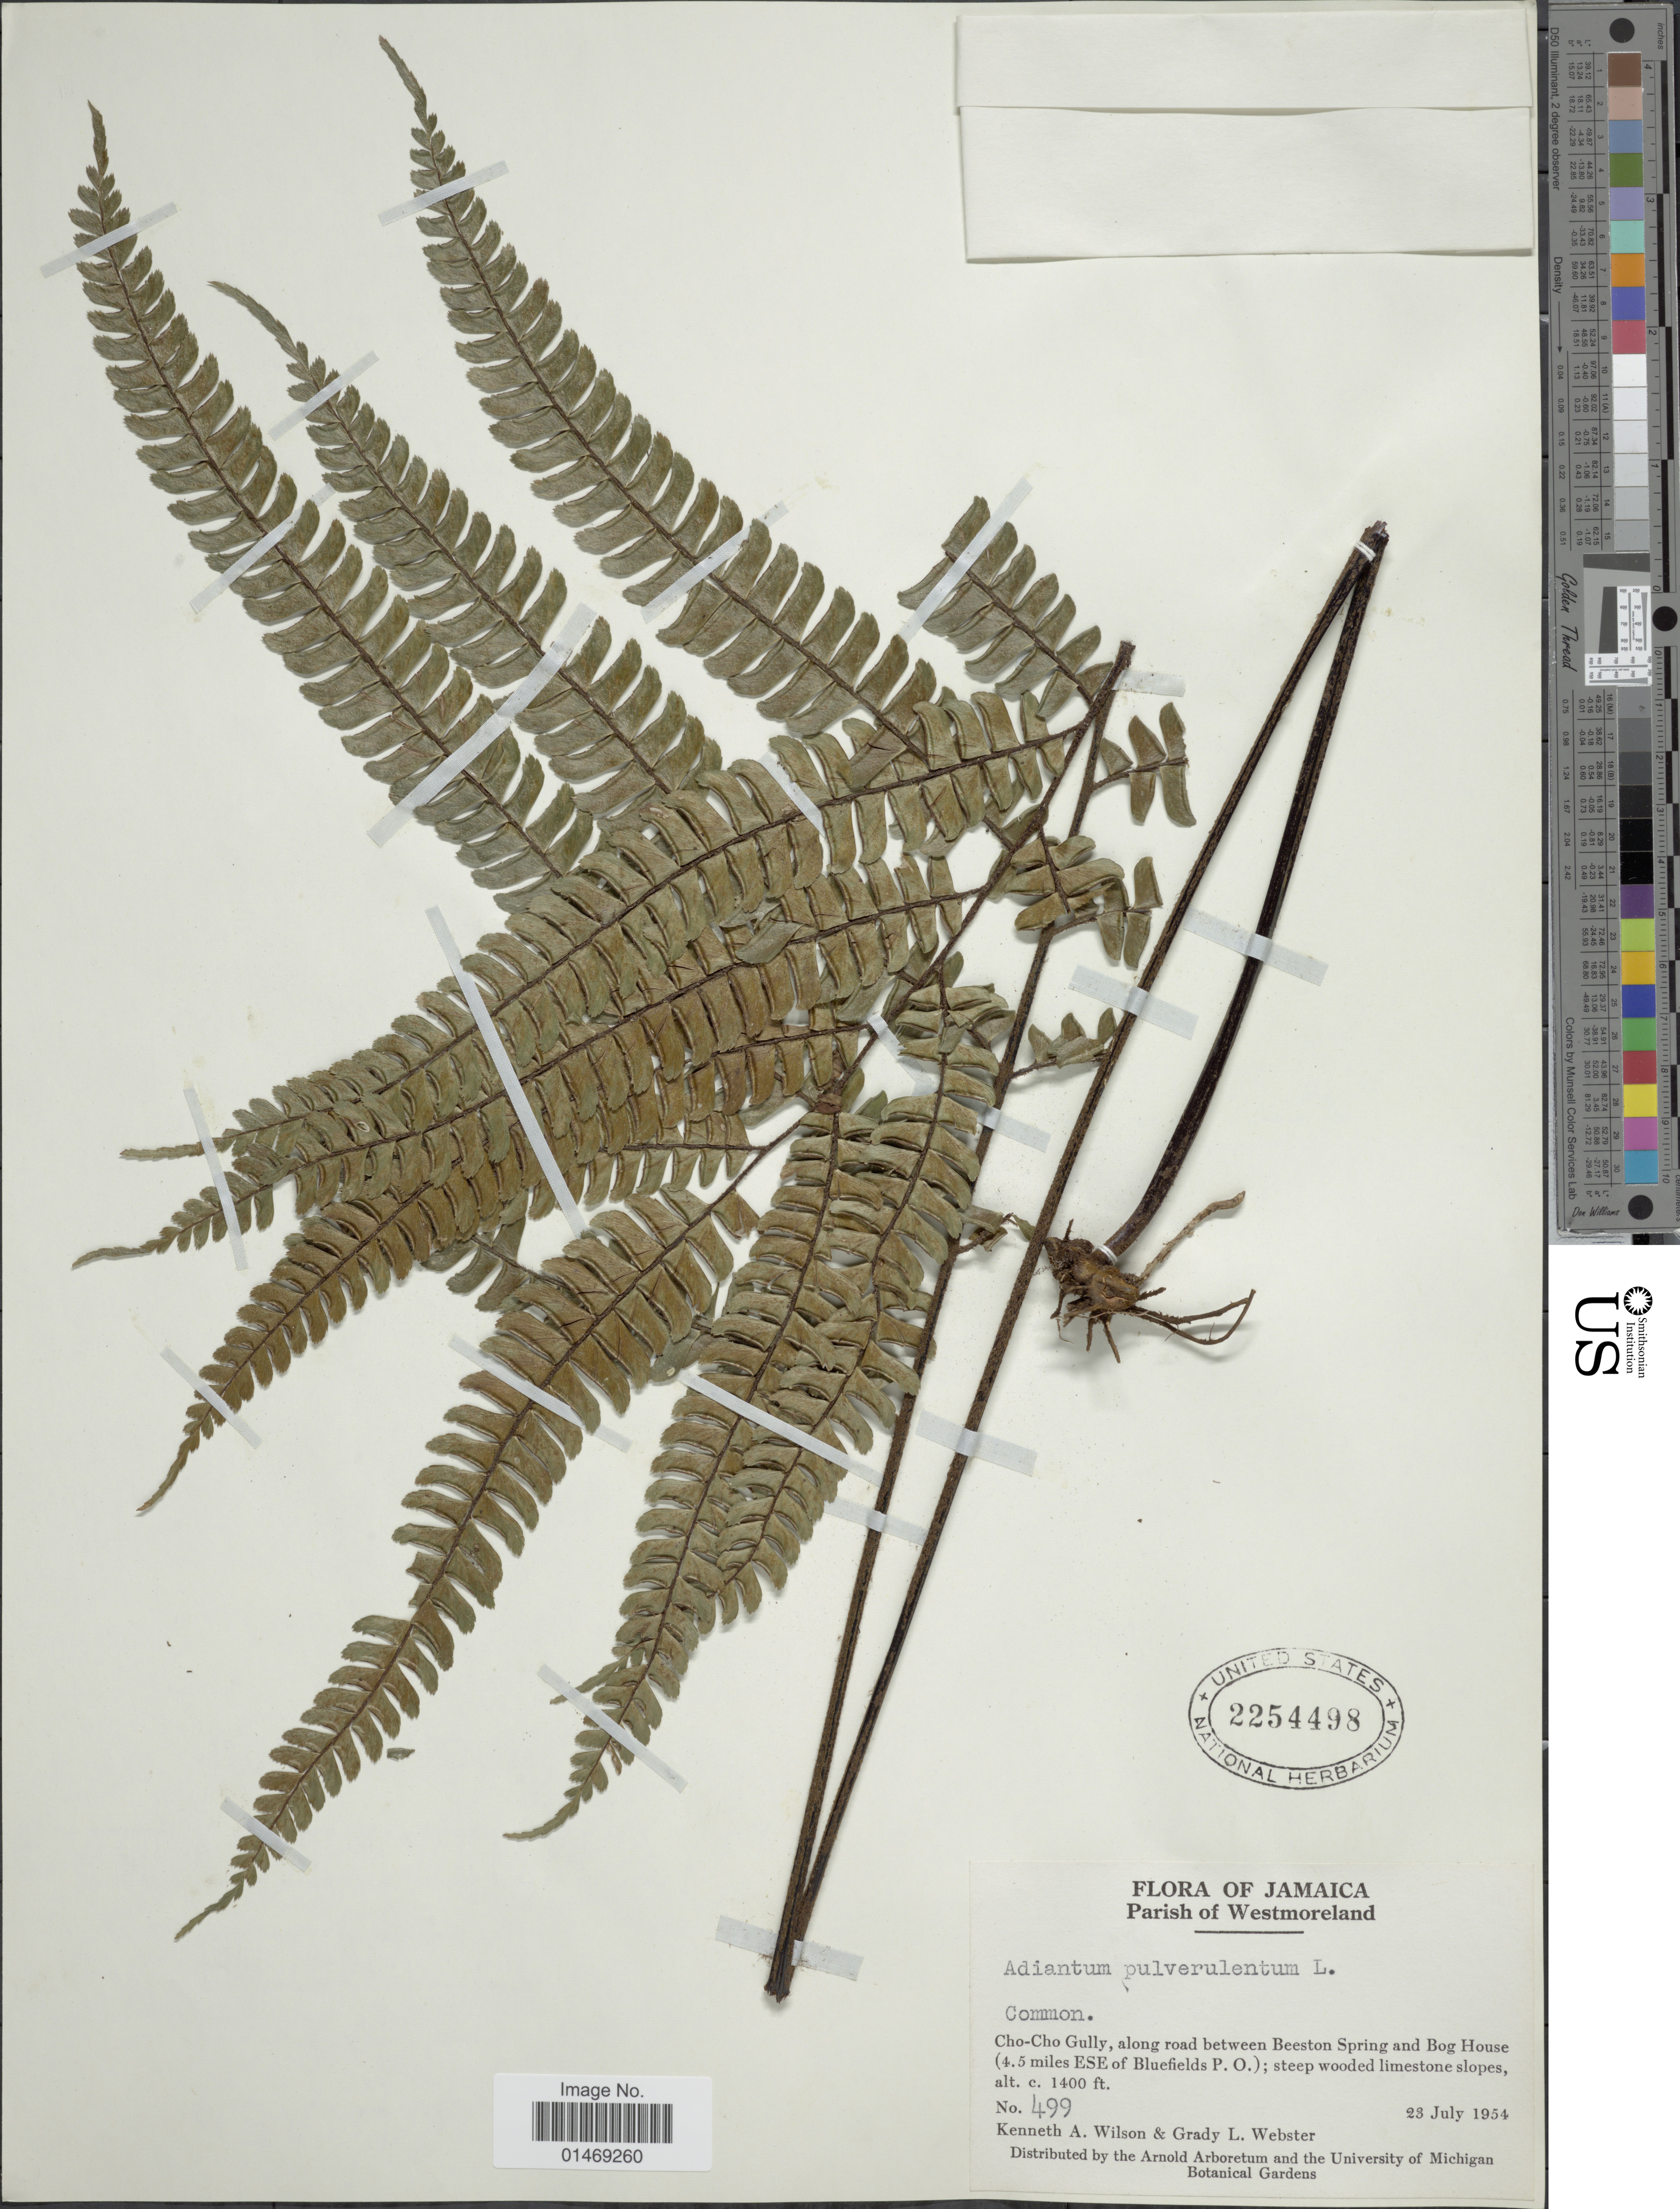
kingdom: Plantae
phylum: Tracheophyta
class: Polypodiopsida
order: Polypodiales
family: Pteridaceae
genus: Adiantum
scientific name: Adiantum pulverulentum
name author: L.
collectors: K. A. Wilson & G. L. Webster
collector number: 499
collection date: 1954-07-23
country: Jamaica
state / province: Westmoreland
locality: Parish of Westmoreland, Cho-Cho Gully, along road between Beeston Spring and Bog House (4.5 miles ESE of Bluefields P.O.)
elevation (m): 427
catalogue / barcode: US 2254498